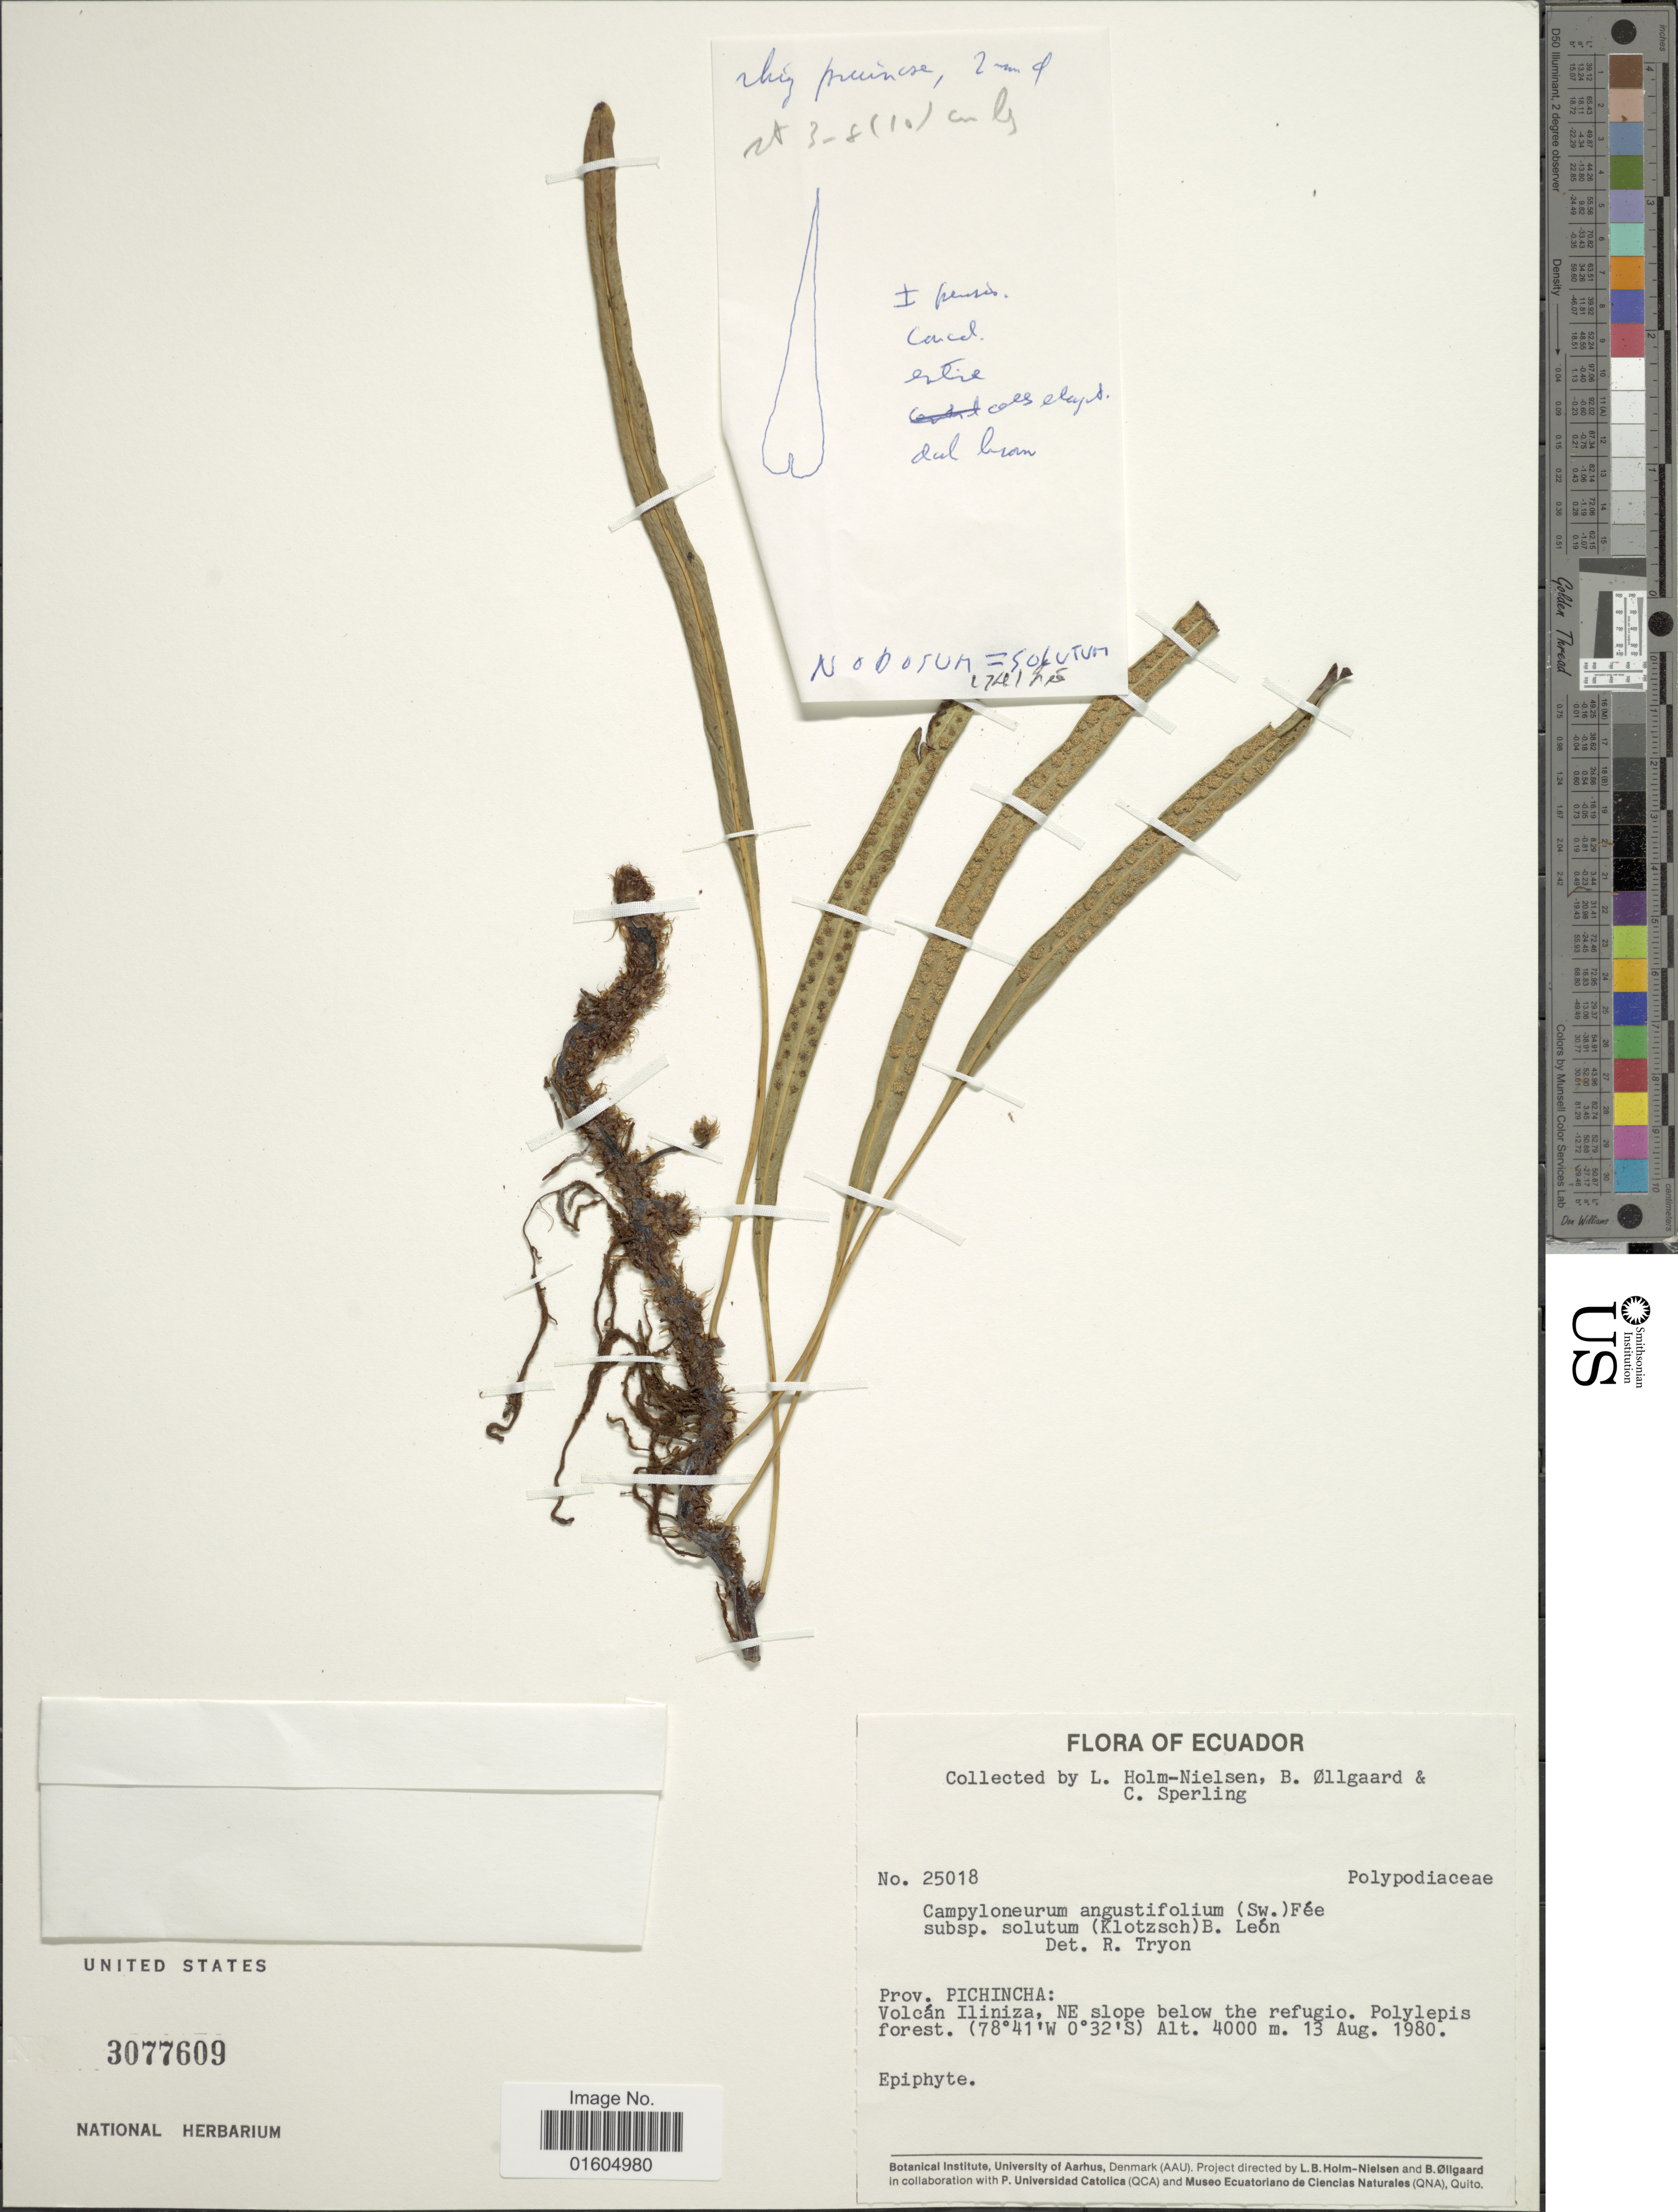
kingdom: Plantae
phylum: Tracheophyta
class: Polypodiopsida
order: Polypodiales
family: Polypodiaceae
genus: Campyloneurum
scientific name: Campyloneurum solutum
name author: (Klotzsch) Fée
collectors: L. B. Holm-Nielsen, B. Øllgaard & C. Sperling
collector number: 25018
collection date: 1980-08-13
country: Ecuador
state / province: Pichincha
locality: Ecuador. Province Pichincha. Volcan Iliniza, NE slope below the refugio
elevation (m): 4000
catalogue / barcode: US 3077609